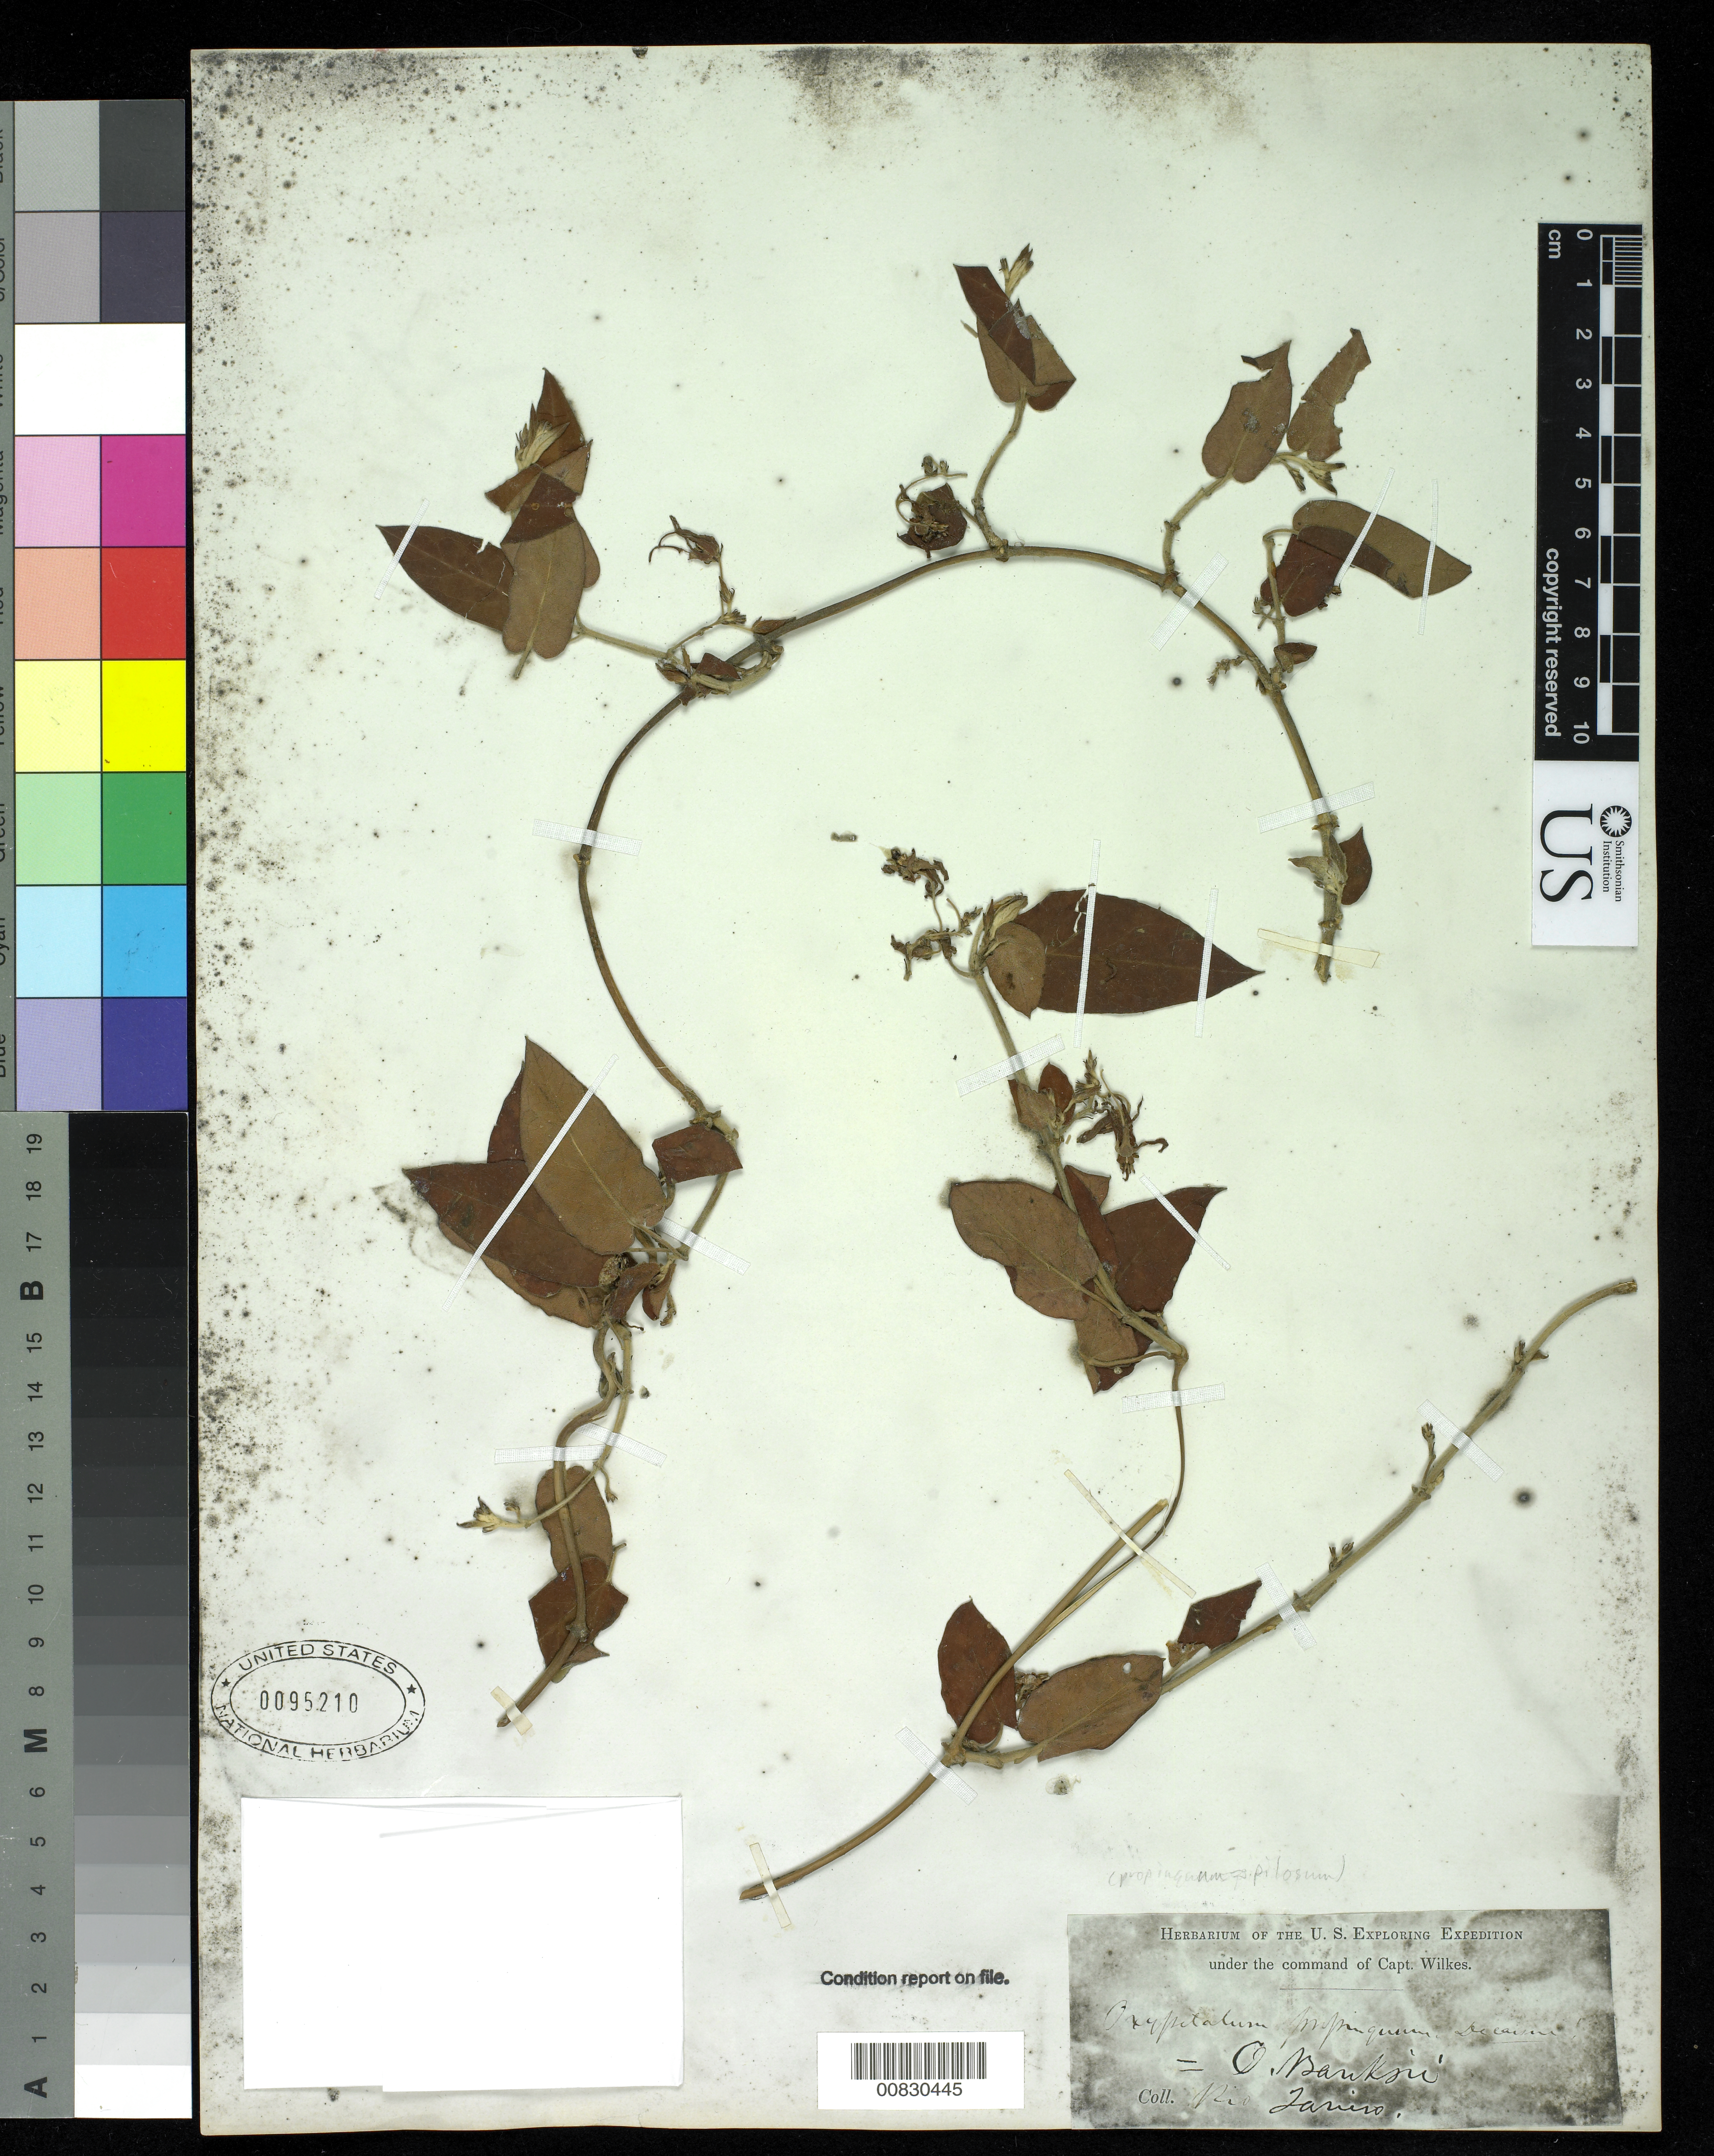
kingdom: Plantae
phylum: Tracheophyta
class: Magnoliopsida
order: Gentianales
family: Apocynaceae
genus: Oxypetalum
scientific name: Oxypetalum banksii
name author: Schult.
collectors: Wilkes Explor. Exped.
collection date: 1838/1842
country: Brazil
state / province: Rio de Janeiro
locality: Rio Janeiro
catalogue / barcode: US 95210